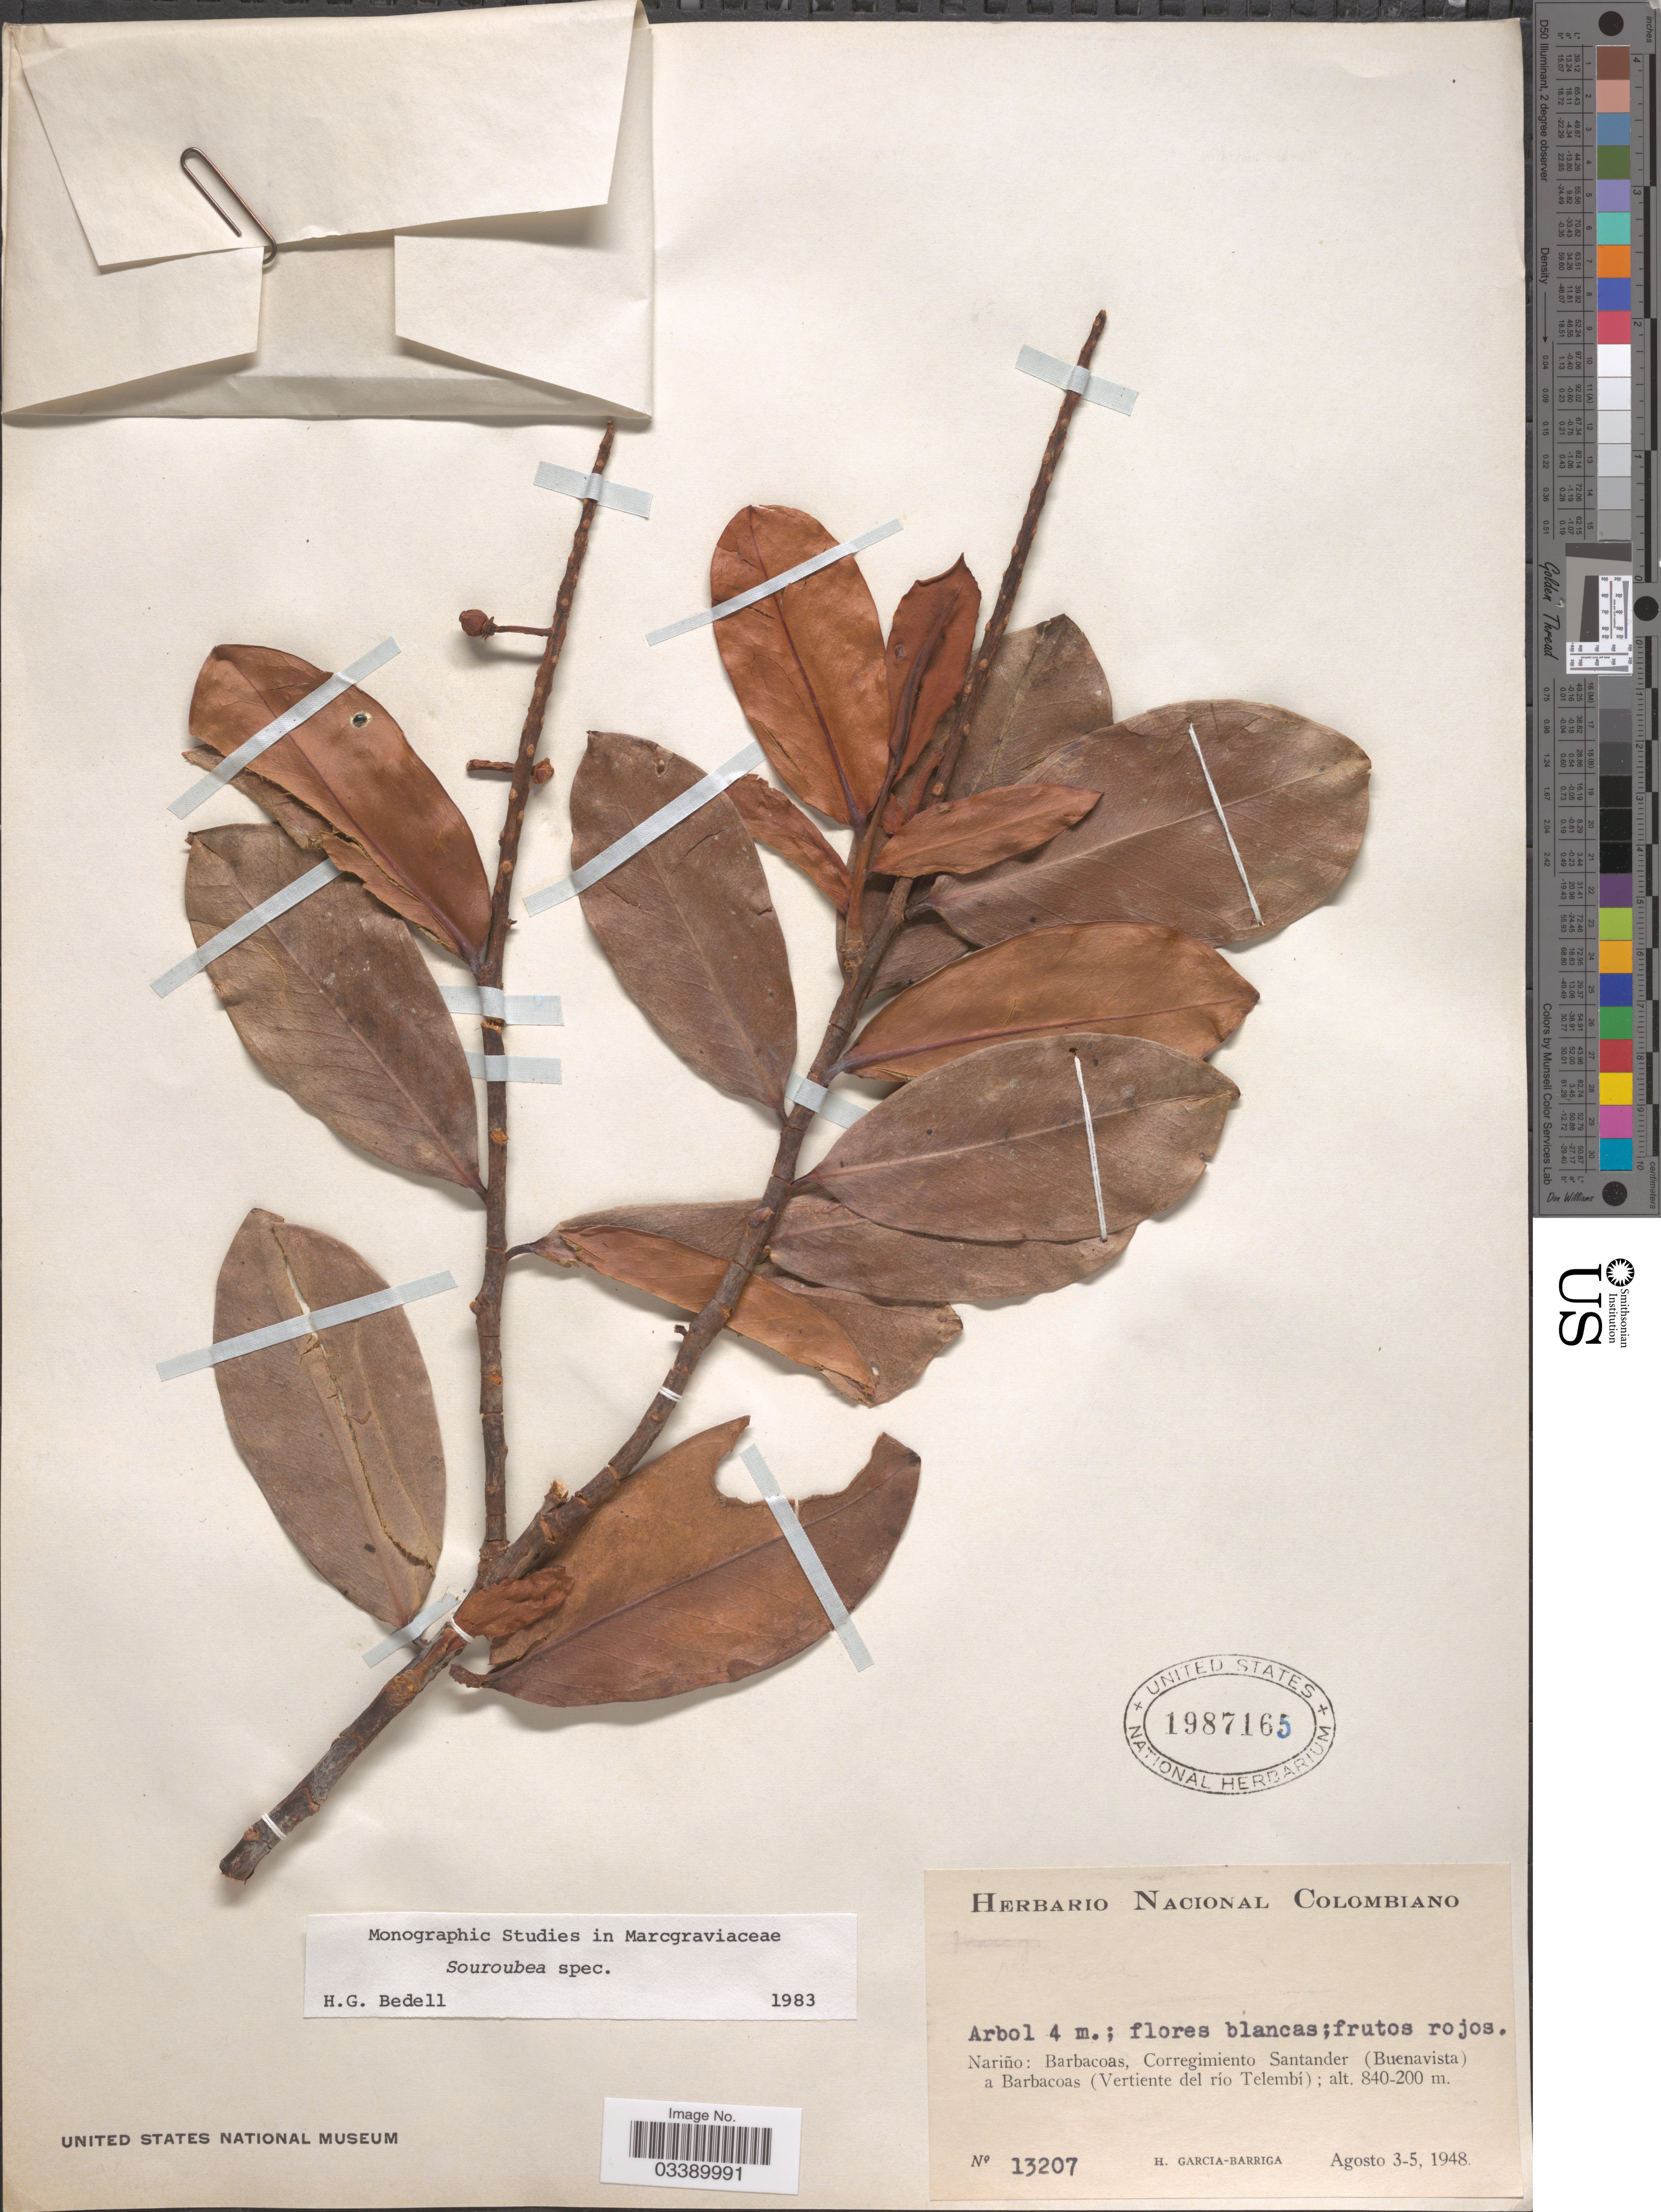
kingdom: Plantae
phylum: Tracheophyta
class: Magnoliopsida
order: Ericales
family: Marcgraviaceae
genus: Souroubea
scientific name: Souroubea sp.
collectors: H. García Barriga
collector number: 13207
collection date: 1948-08-03/1948-08-05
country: Colombia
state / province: Nariño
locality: Barbacoas, Corregimiento Santander (Buenavista) a Barbacoas (Vertiente del río Telembí)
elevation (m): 200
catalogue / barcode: US 1987165